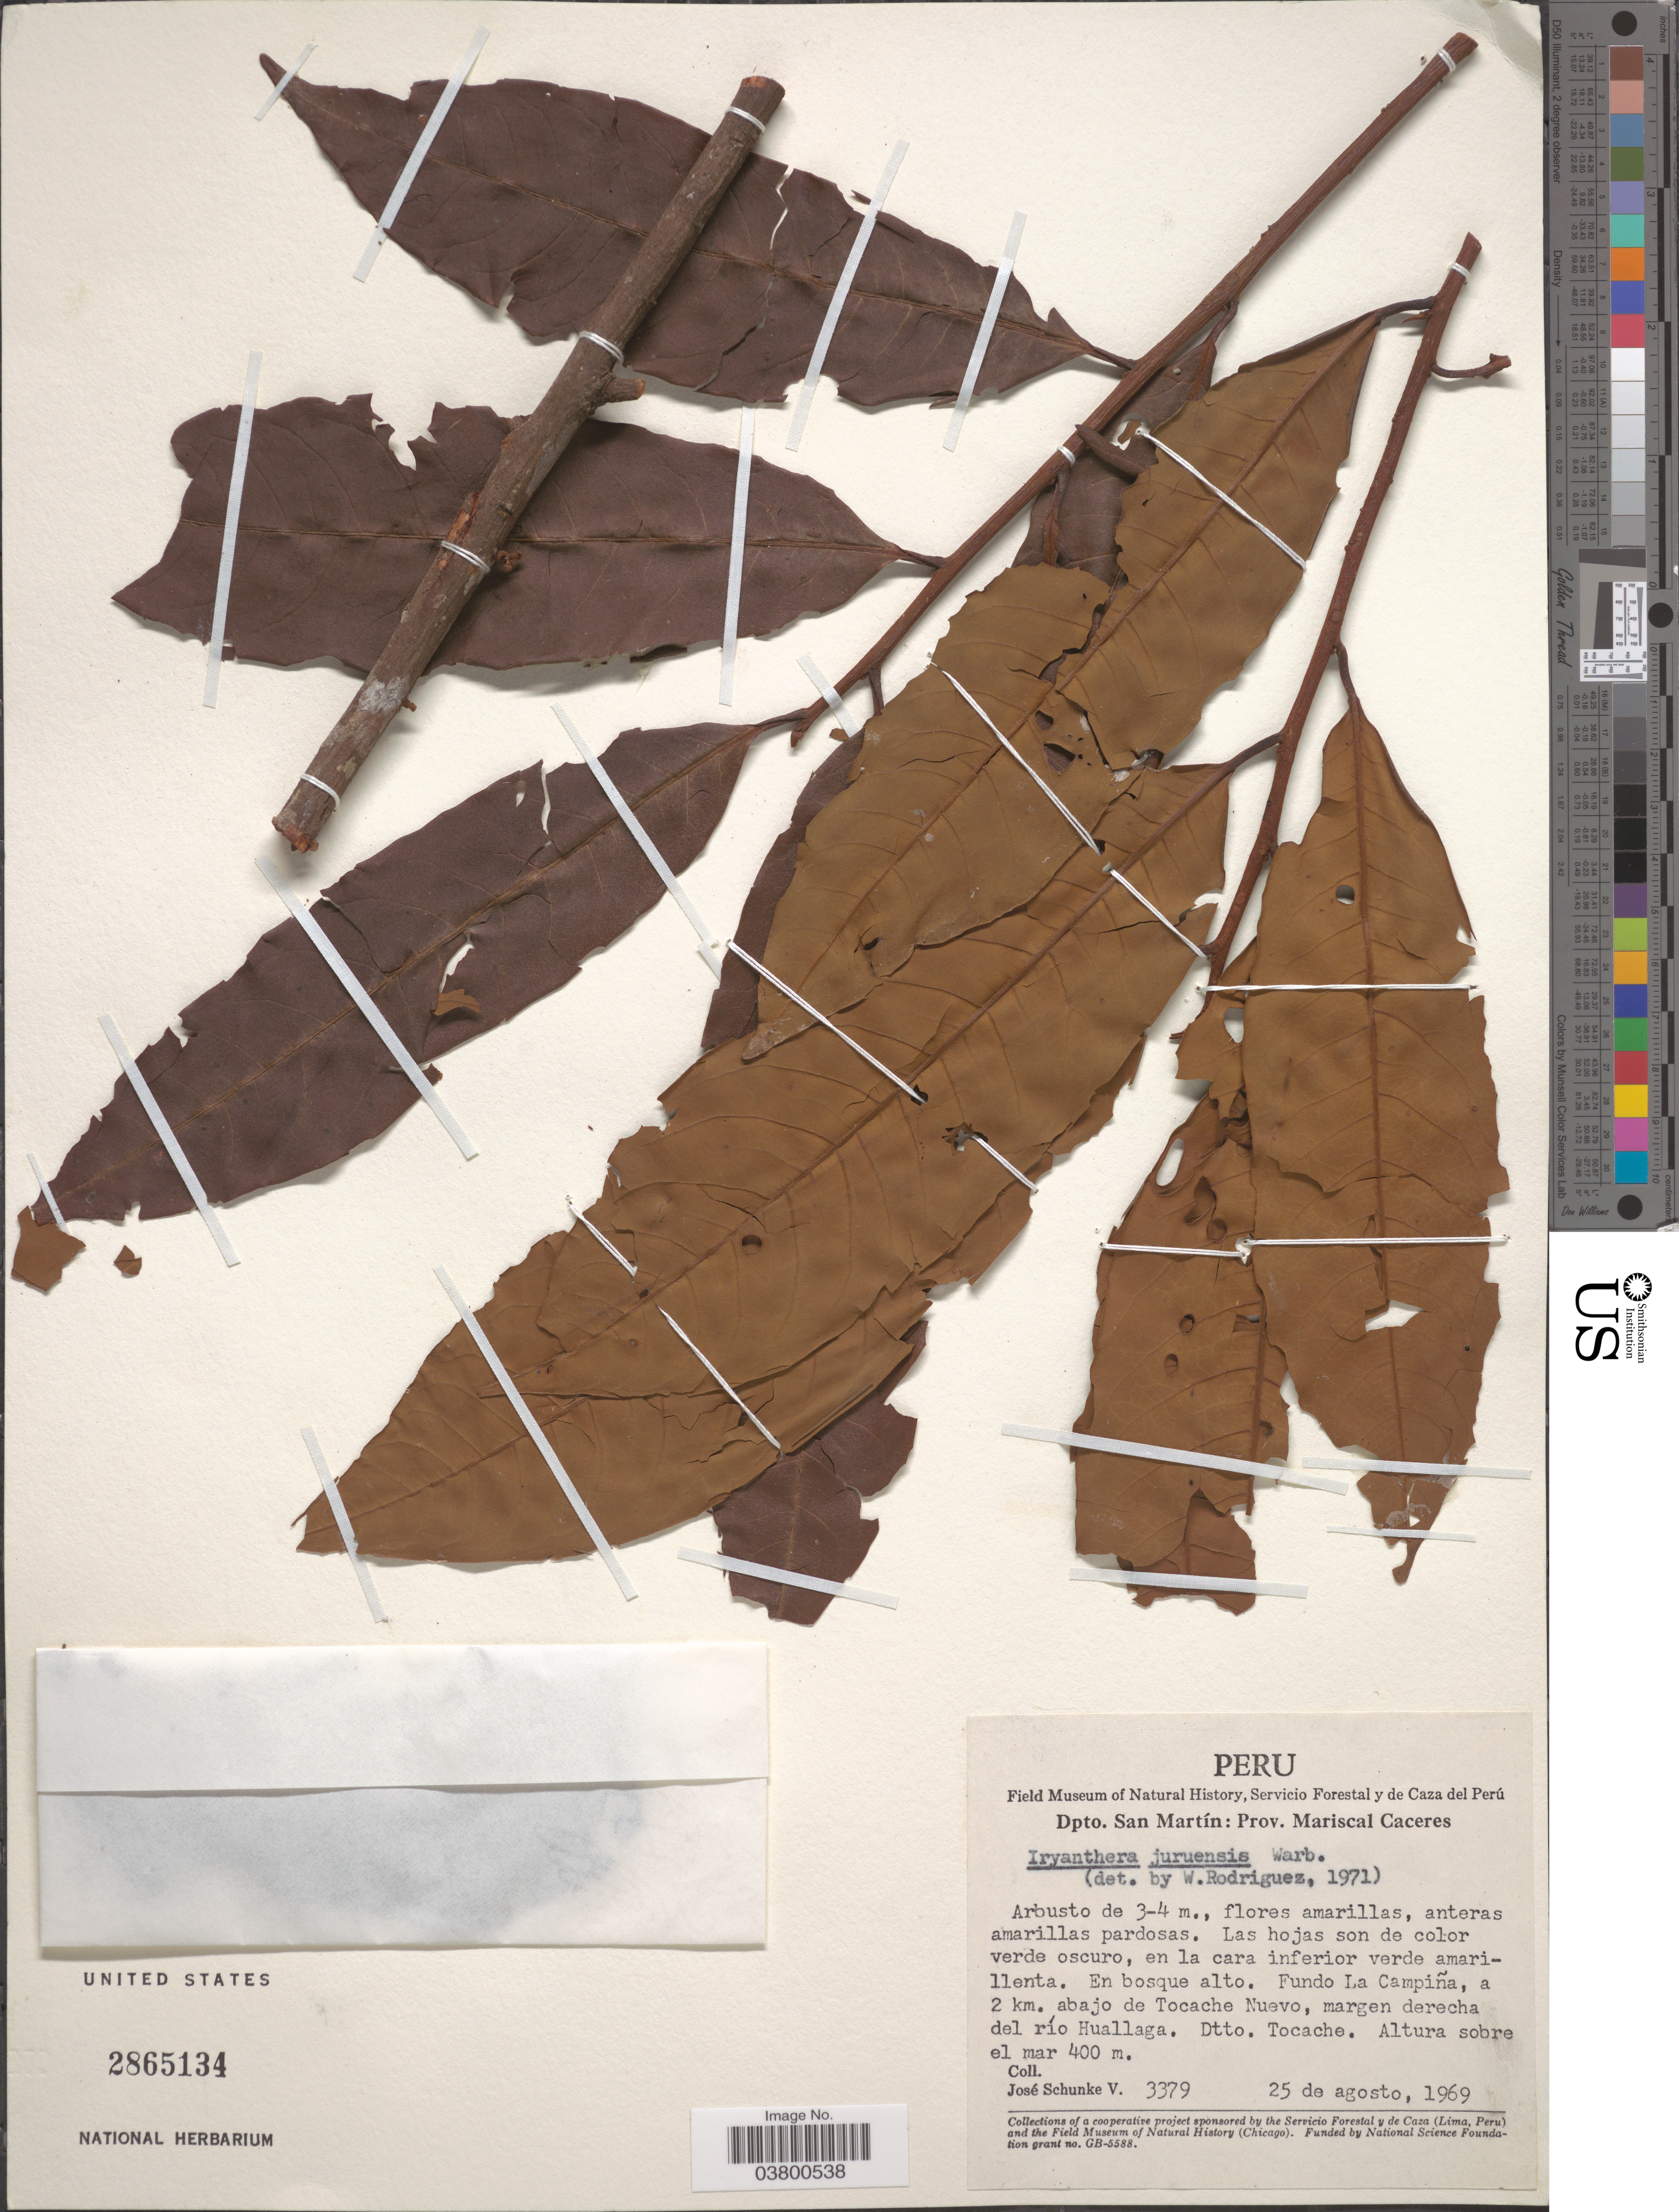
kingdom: Plantae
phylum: Tracheophyta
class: Magnoliopsida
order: Magnoliales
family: Myristicaceae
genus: Iryanthera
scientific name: Iryanthera juruensis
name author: Warb.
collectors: J. Schunke Vigo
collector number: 3379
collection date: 1969-08-25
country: Peru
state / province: San Martín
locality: Dpto. San Martín: Prov. Mariscal Caceres. Fundo La Campiña, a 2 km. abajo de Tocache Nuevo, margen derecha del río Huallaga. Dtto. Tocache.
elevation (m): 400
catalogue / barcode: US 2865134